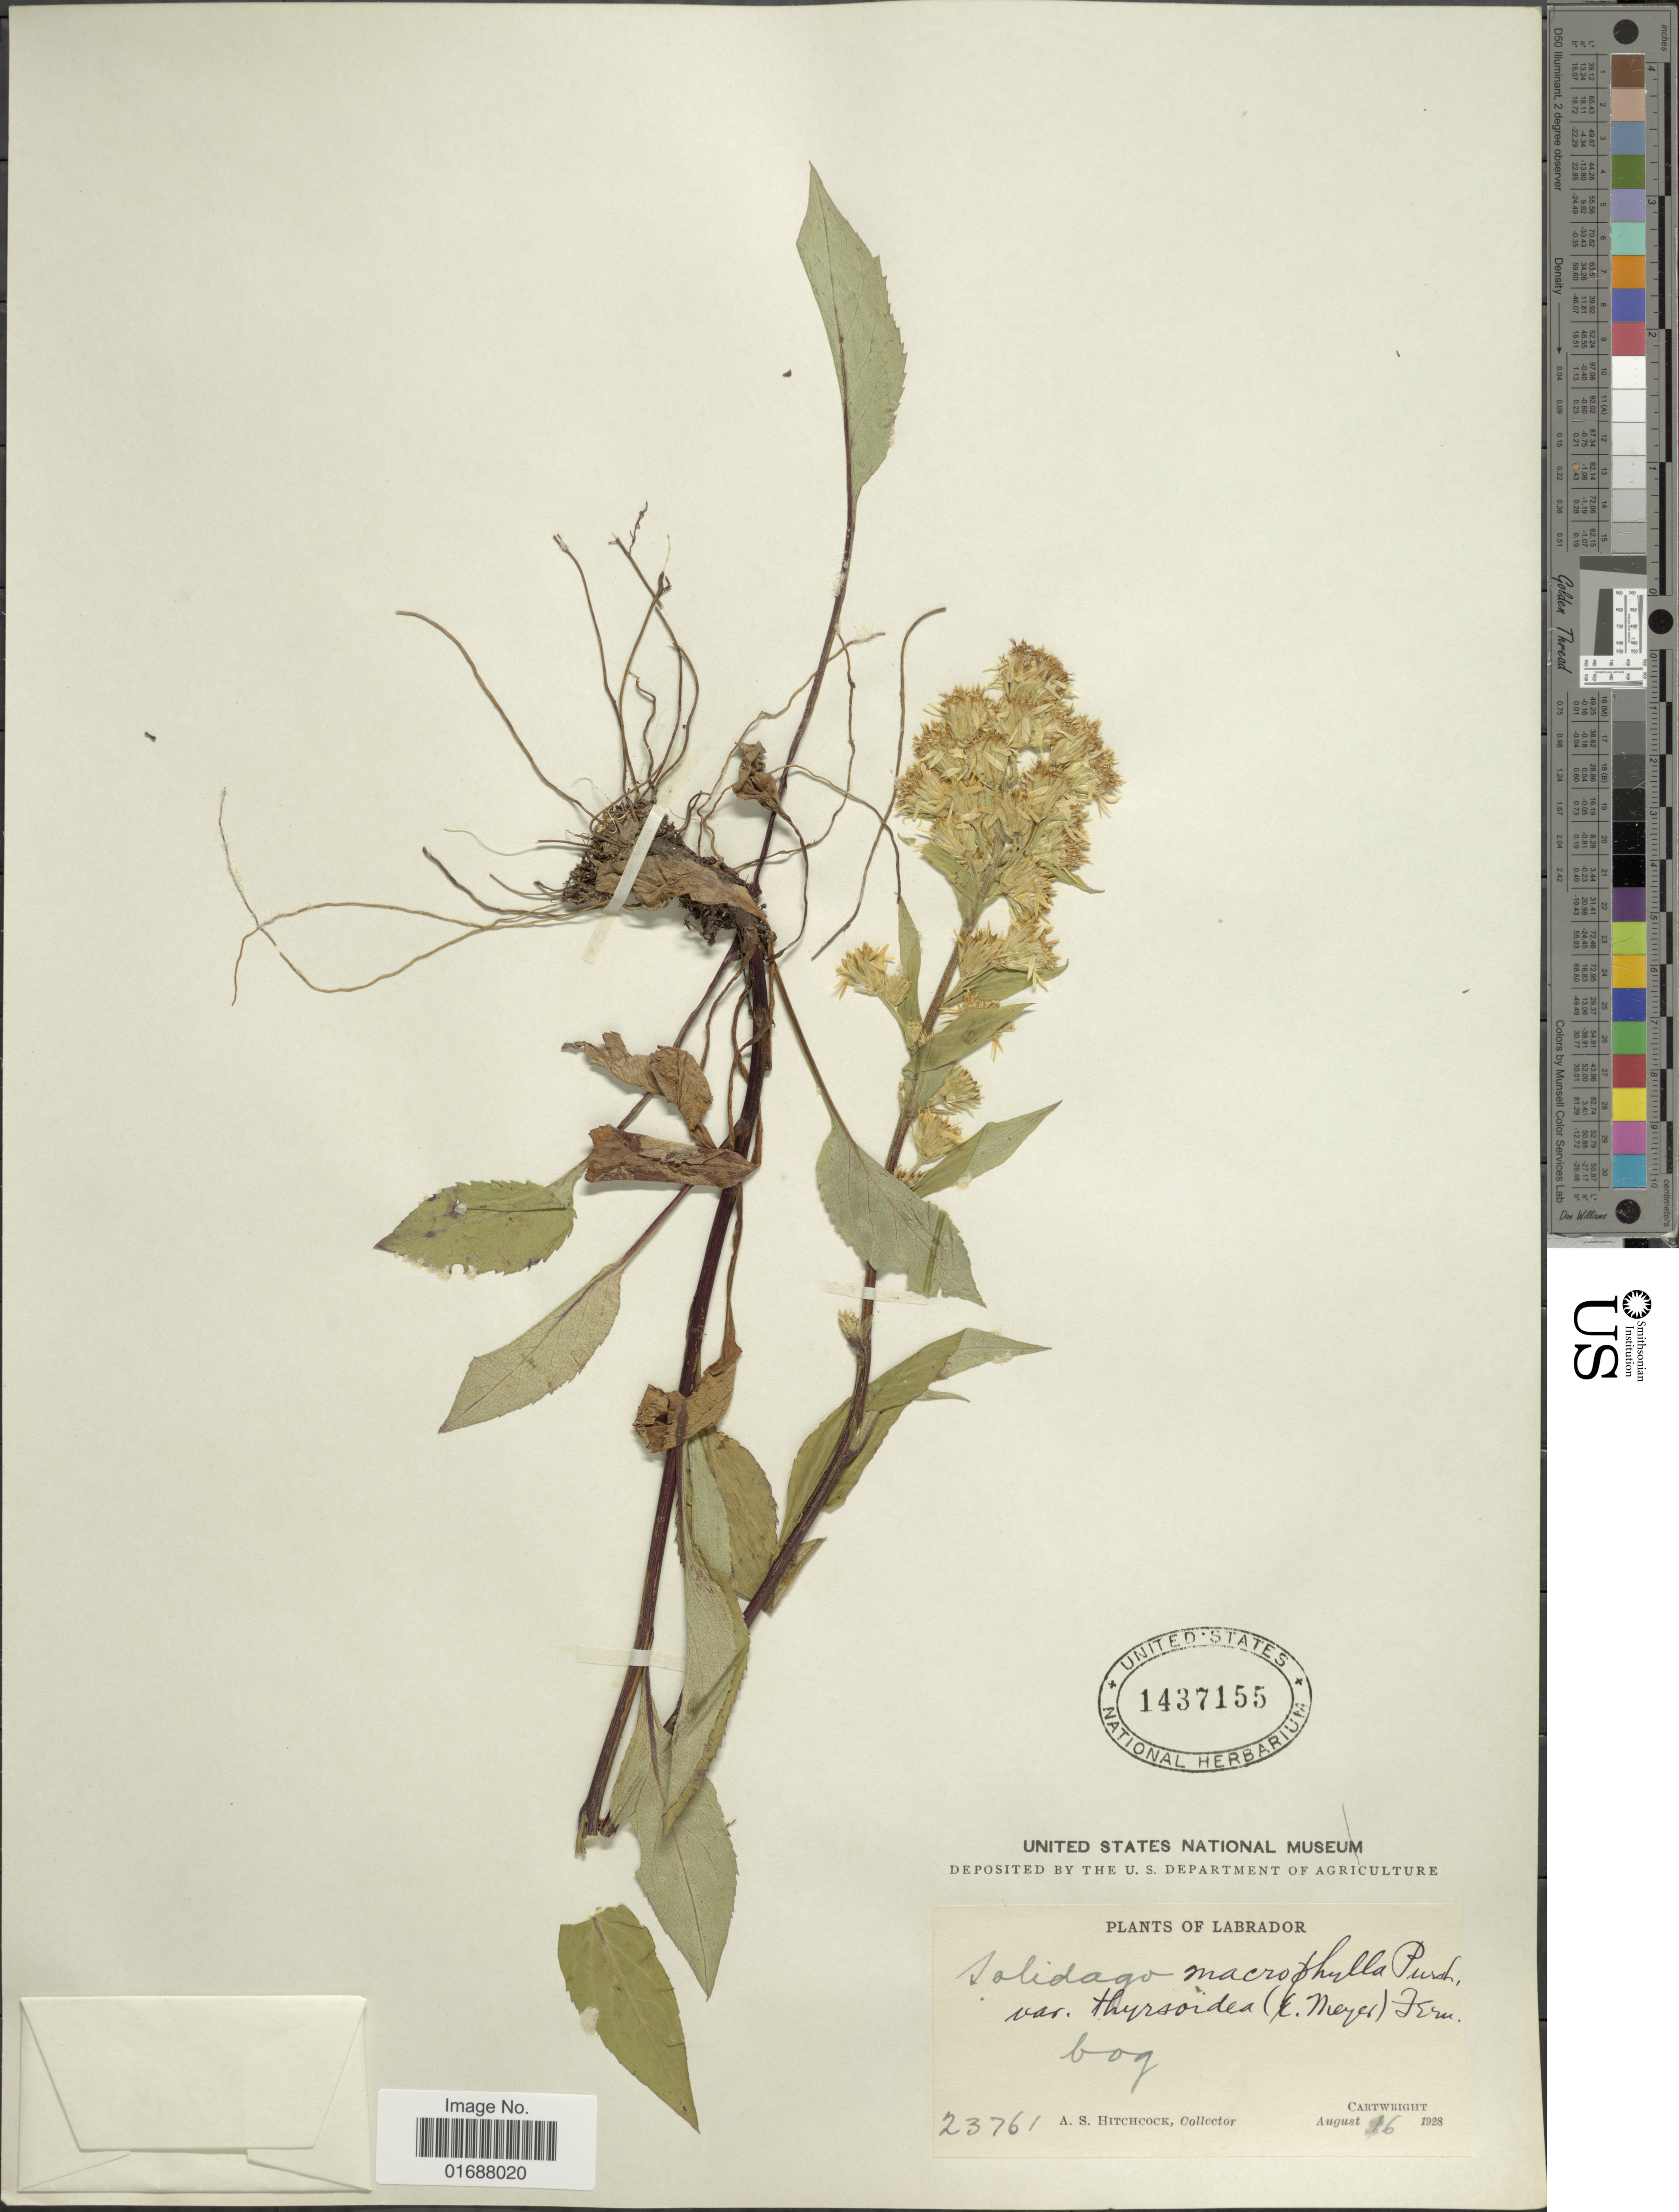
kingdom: Plantae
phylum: Tracheophyta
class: Magnoliopsida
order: Asterales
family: Asteraceae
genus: Solidago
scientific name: Solidago macrophylla var. thyrsoidea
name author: (E. Mey.) Fernald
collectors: A. S. Hitchcock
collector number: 23761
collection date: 1923-08-16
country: Canada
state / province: Newfoundland and Labrador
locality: Labrador. Cartwright.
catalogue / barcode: US 1437155